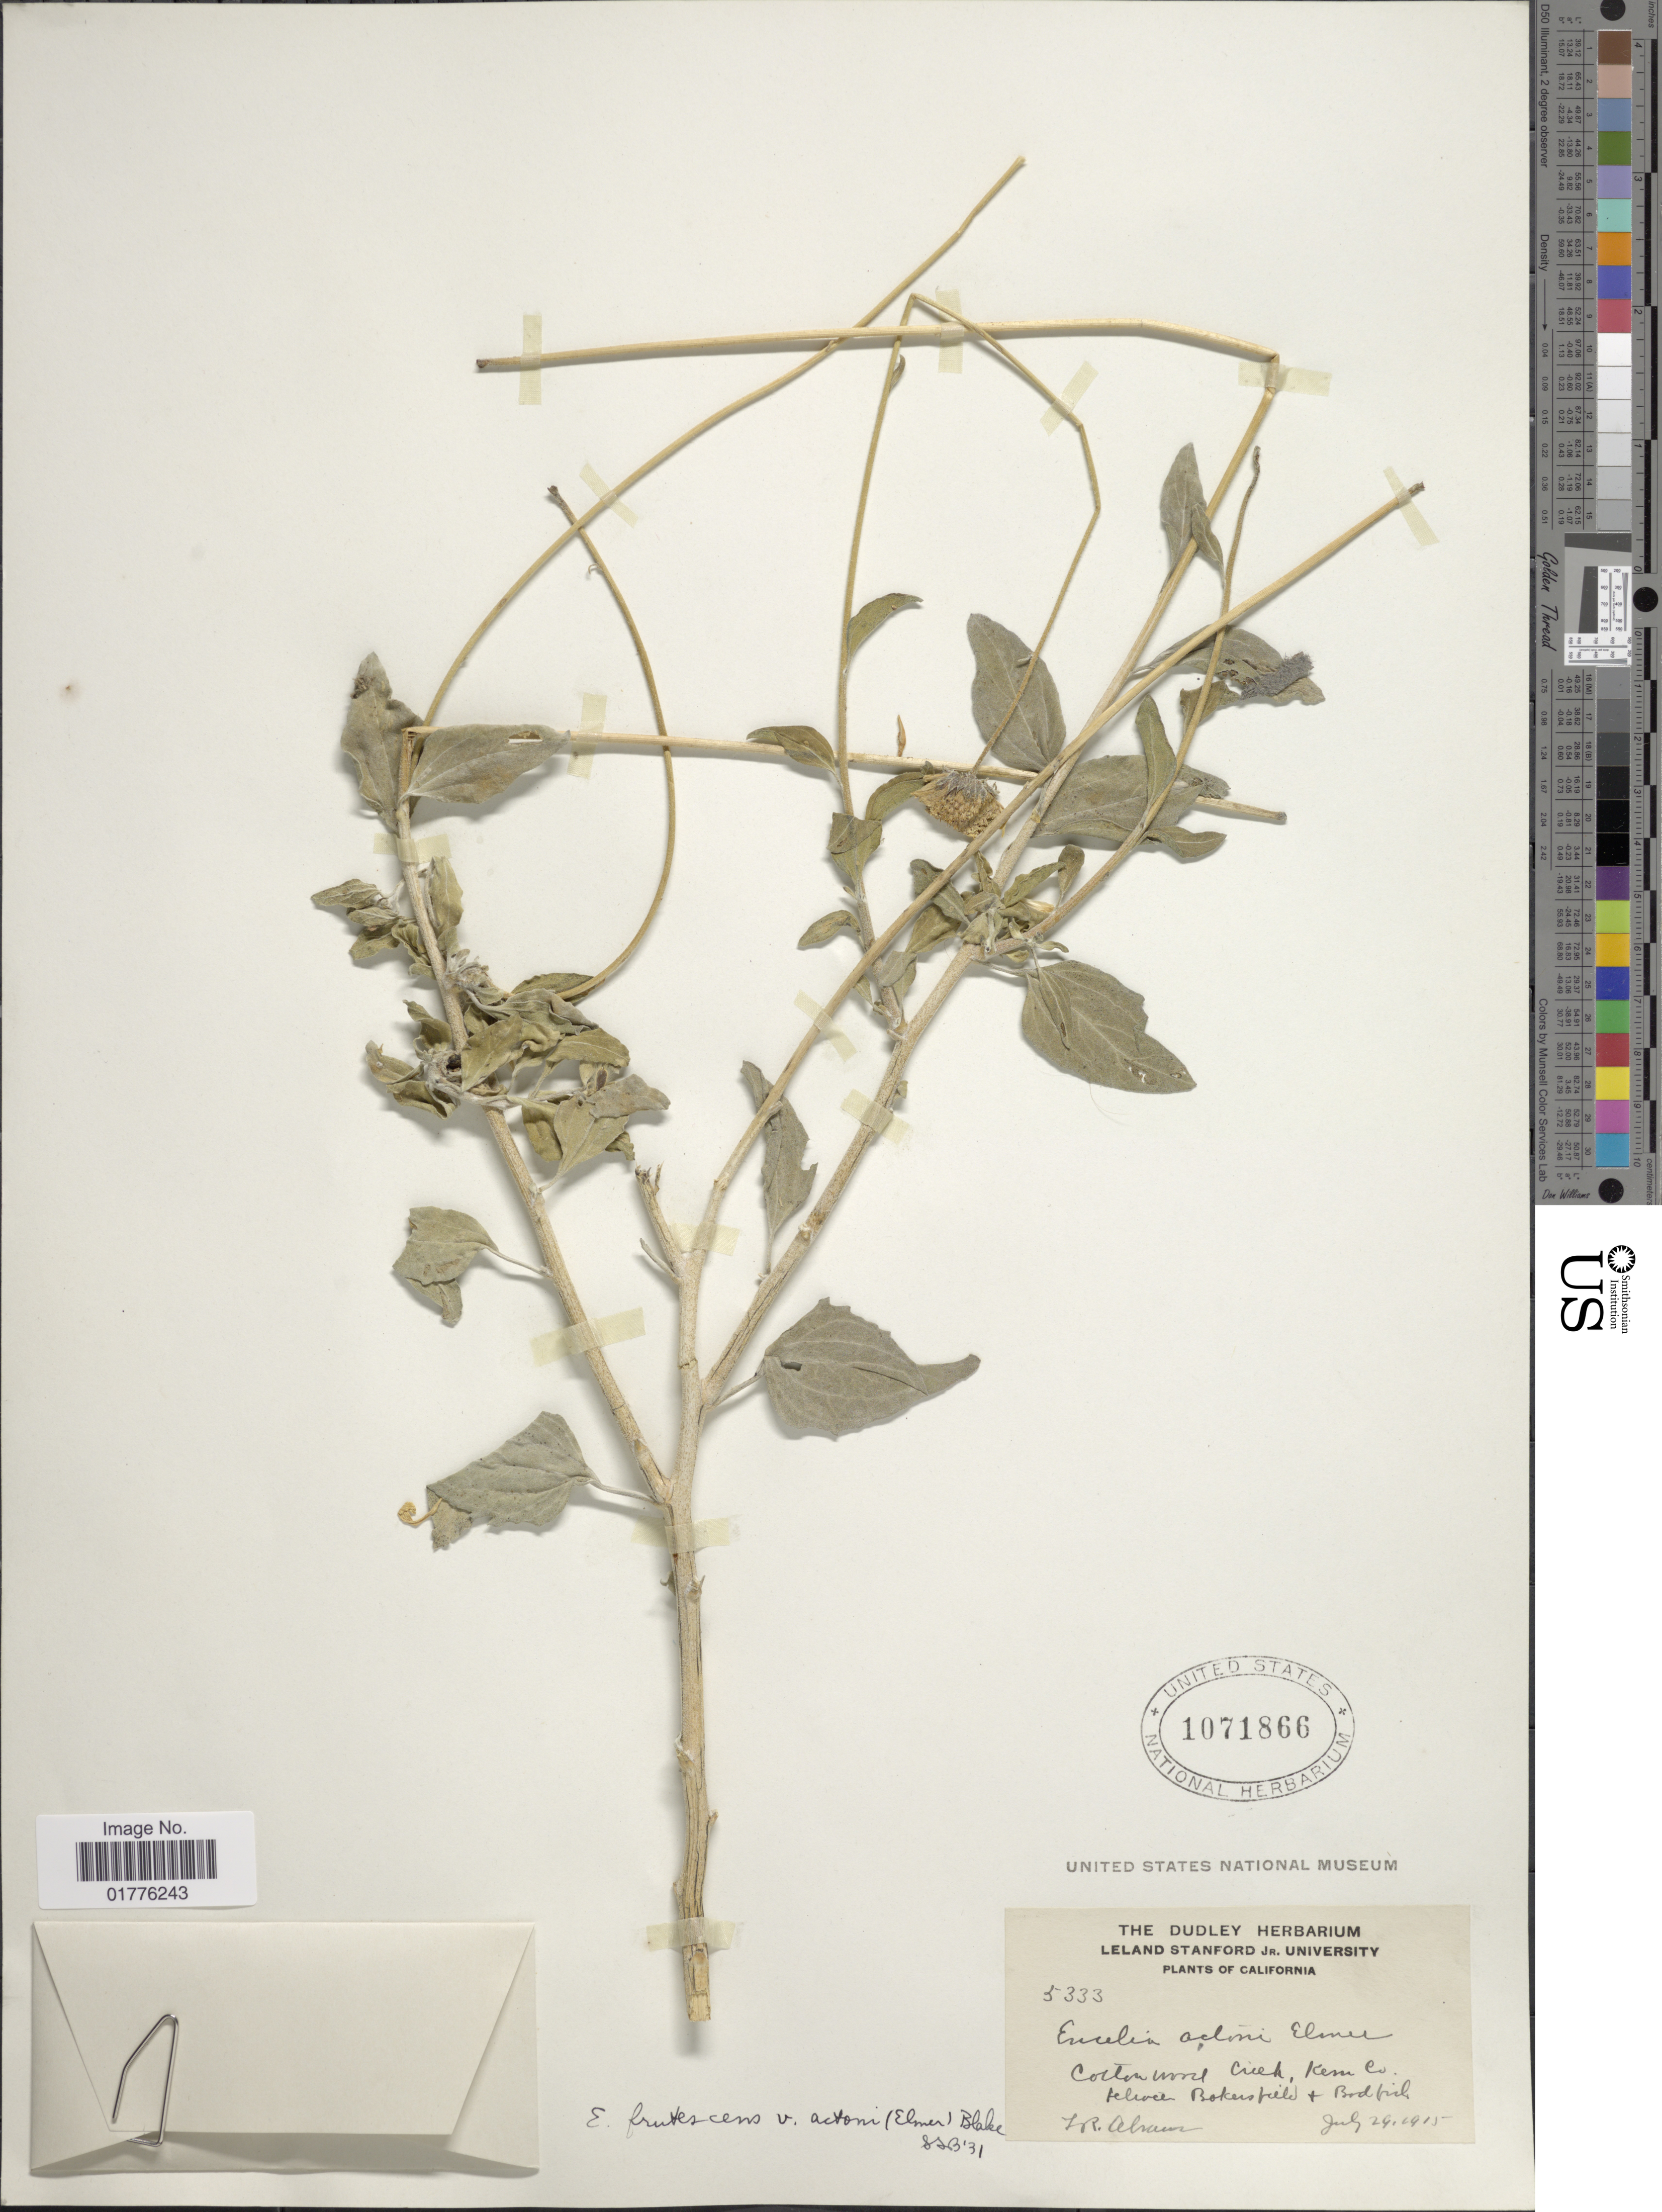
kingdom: Plantae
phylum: Tracheophyta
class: Magnoliopsida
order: Asterales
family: Asteraceae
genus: Encelia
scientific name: Encelia frutescens var. actonii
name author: (Elmer) S.F. Blake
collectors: L. Abrams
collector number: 5333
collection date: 1915-07-29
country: United States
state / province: California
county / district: Kern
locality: Cotton wood creek, Kern Co, between Bakersfield + Bodfish.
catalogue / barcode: US 1071866